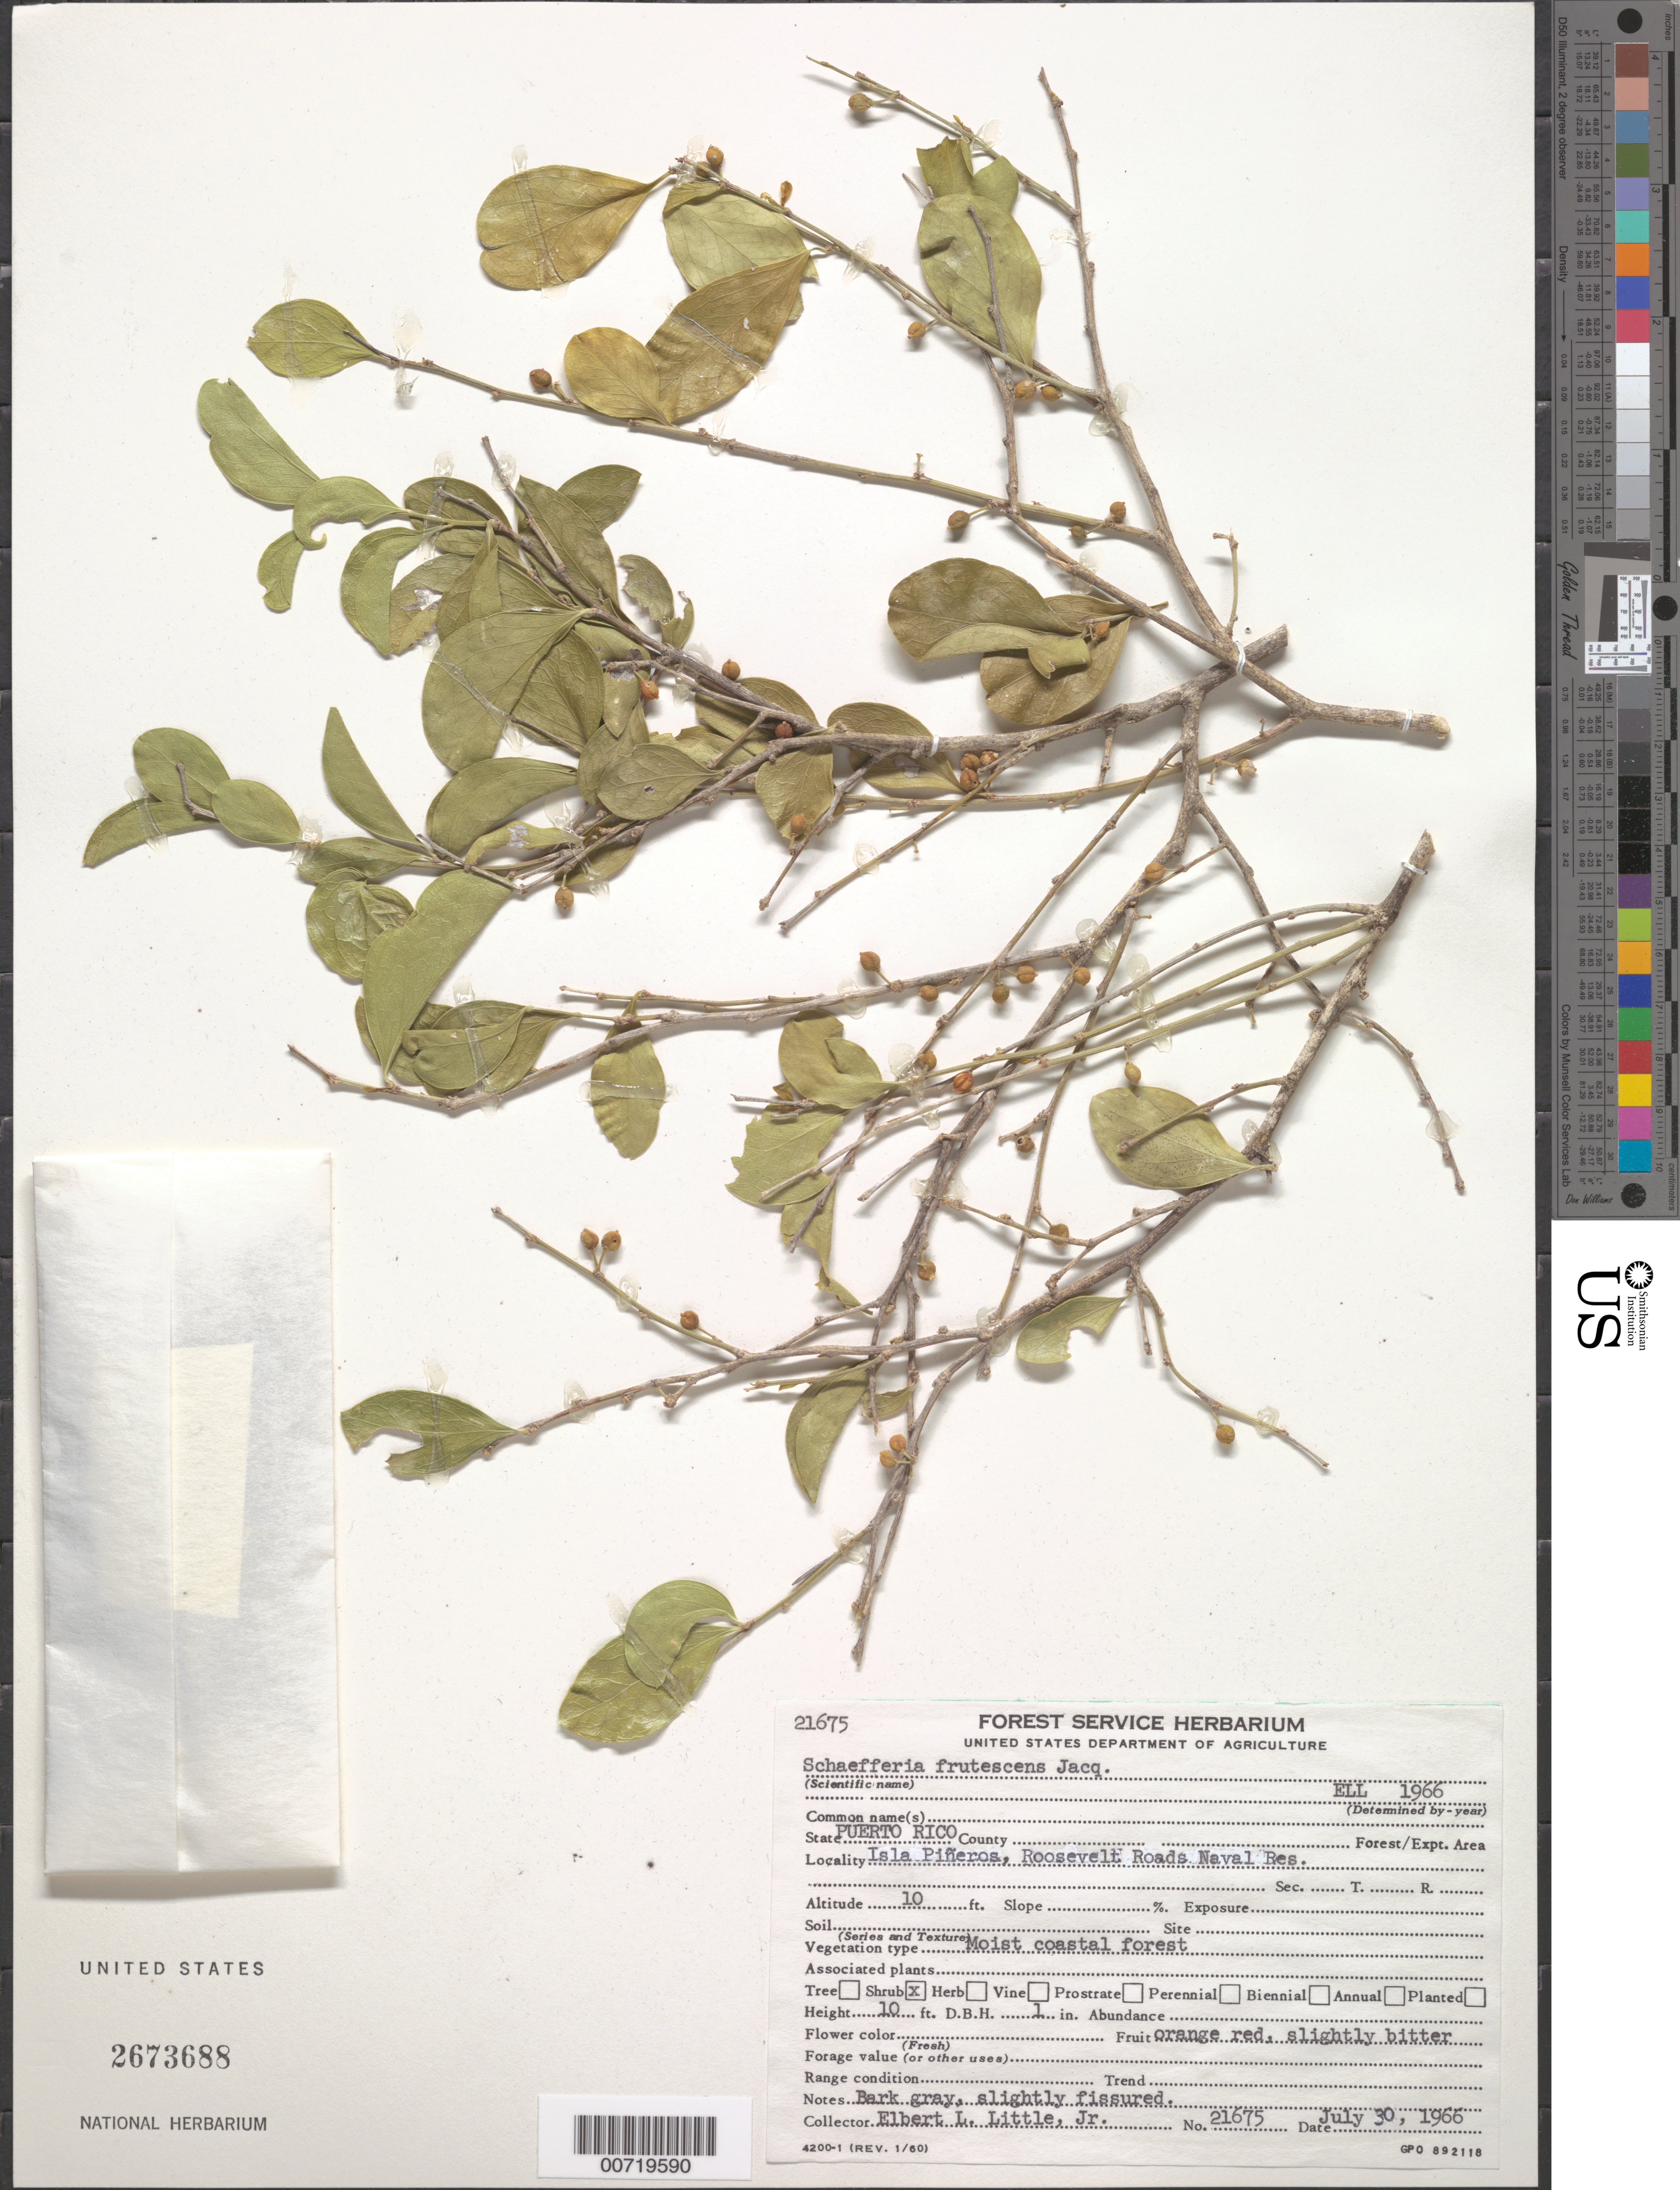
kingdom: Plantae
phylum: Tracheophyta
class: Magnoliopsida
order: Celastrales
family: Celastraceae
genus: Schaefferia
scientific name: Schaefferia frutescens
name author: Jacq.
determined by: Little, Elbert L., Jr., (FSSR), United States Department of Agriculture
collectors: E. L. Little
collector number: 21675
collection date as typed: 30 Jul 1966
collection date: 1966-07-30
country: Puerto Rico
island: Piñeros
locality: Isla Pineros, Roosevelt Roads Naval Res.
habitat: Moist coastal forest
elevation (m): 3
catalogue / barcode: US 2673688